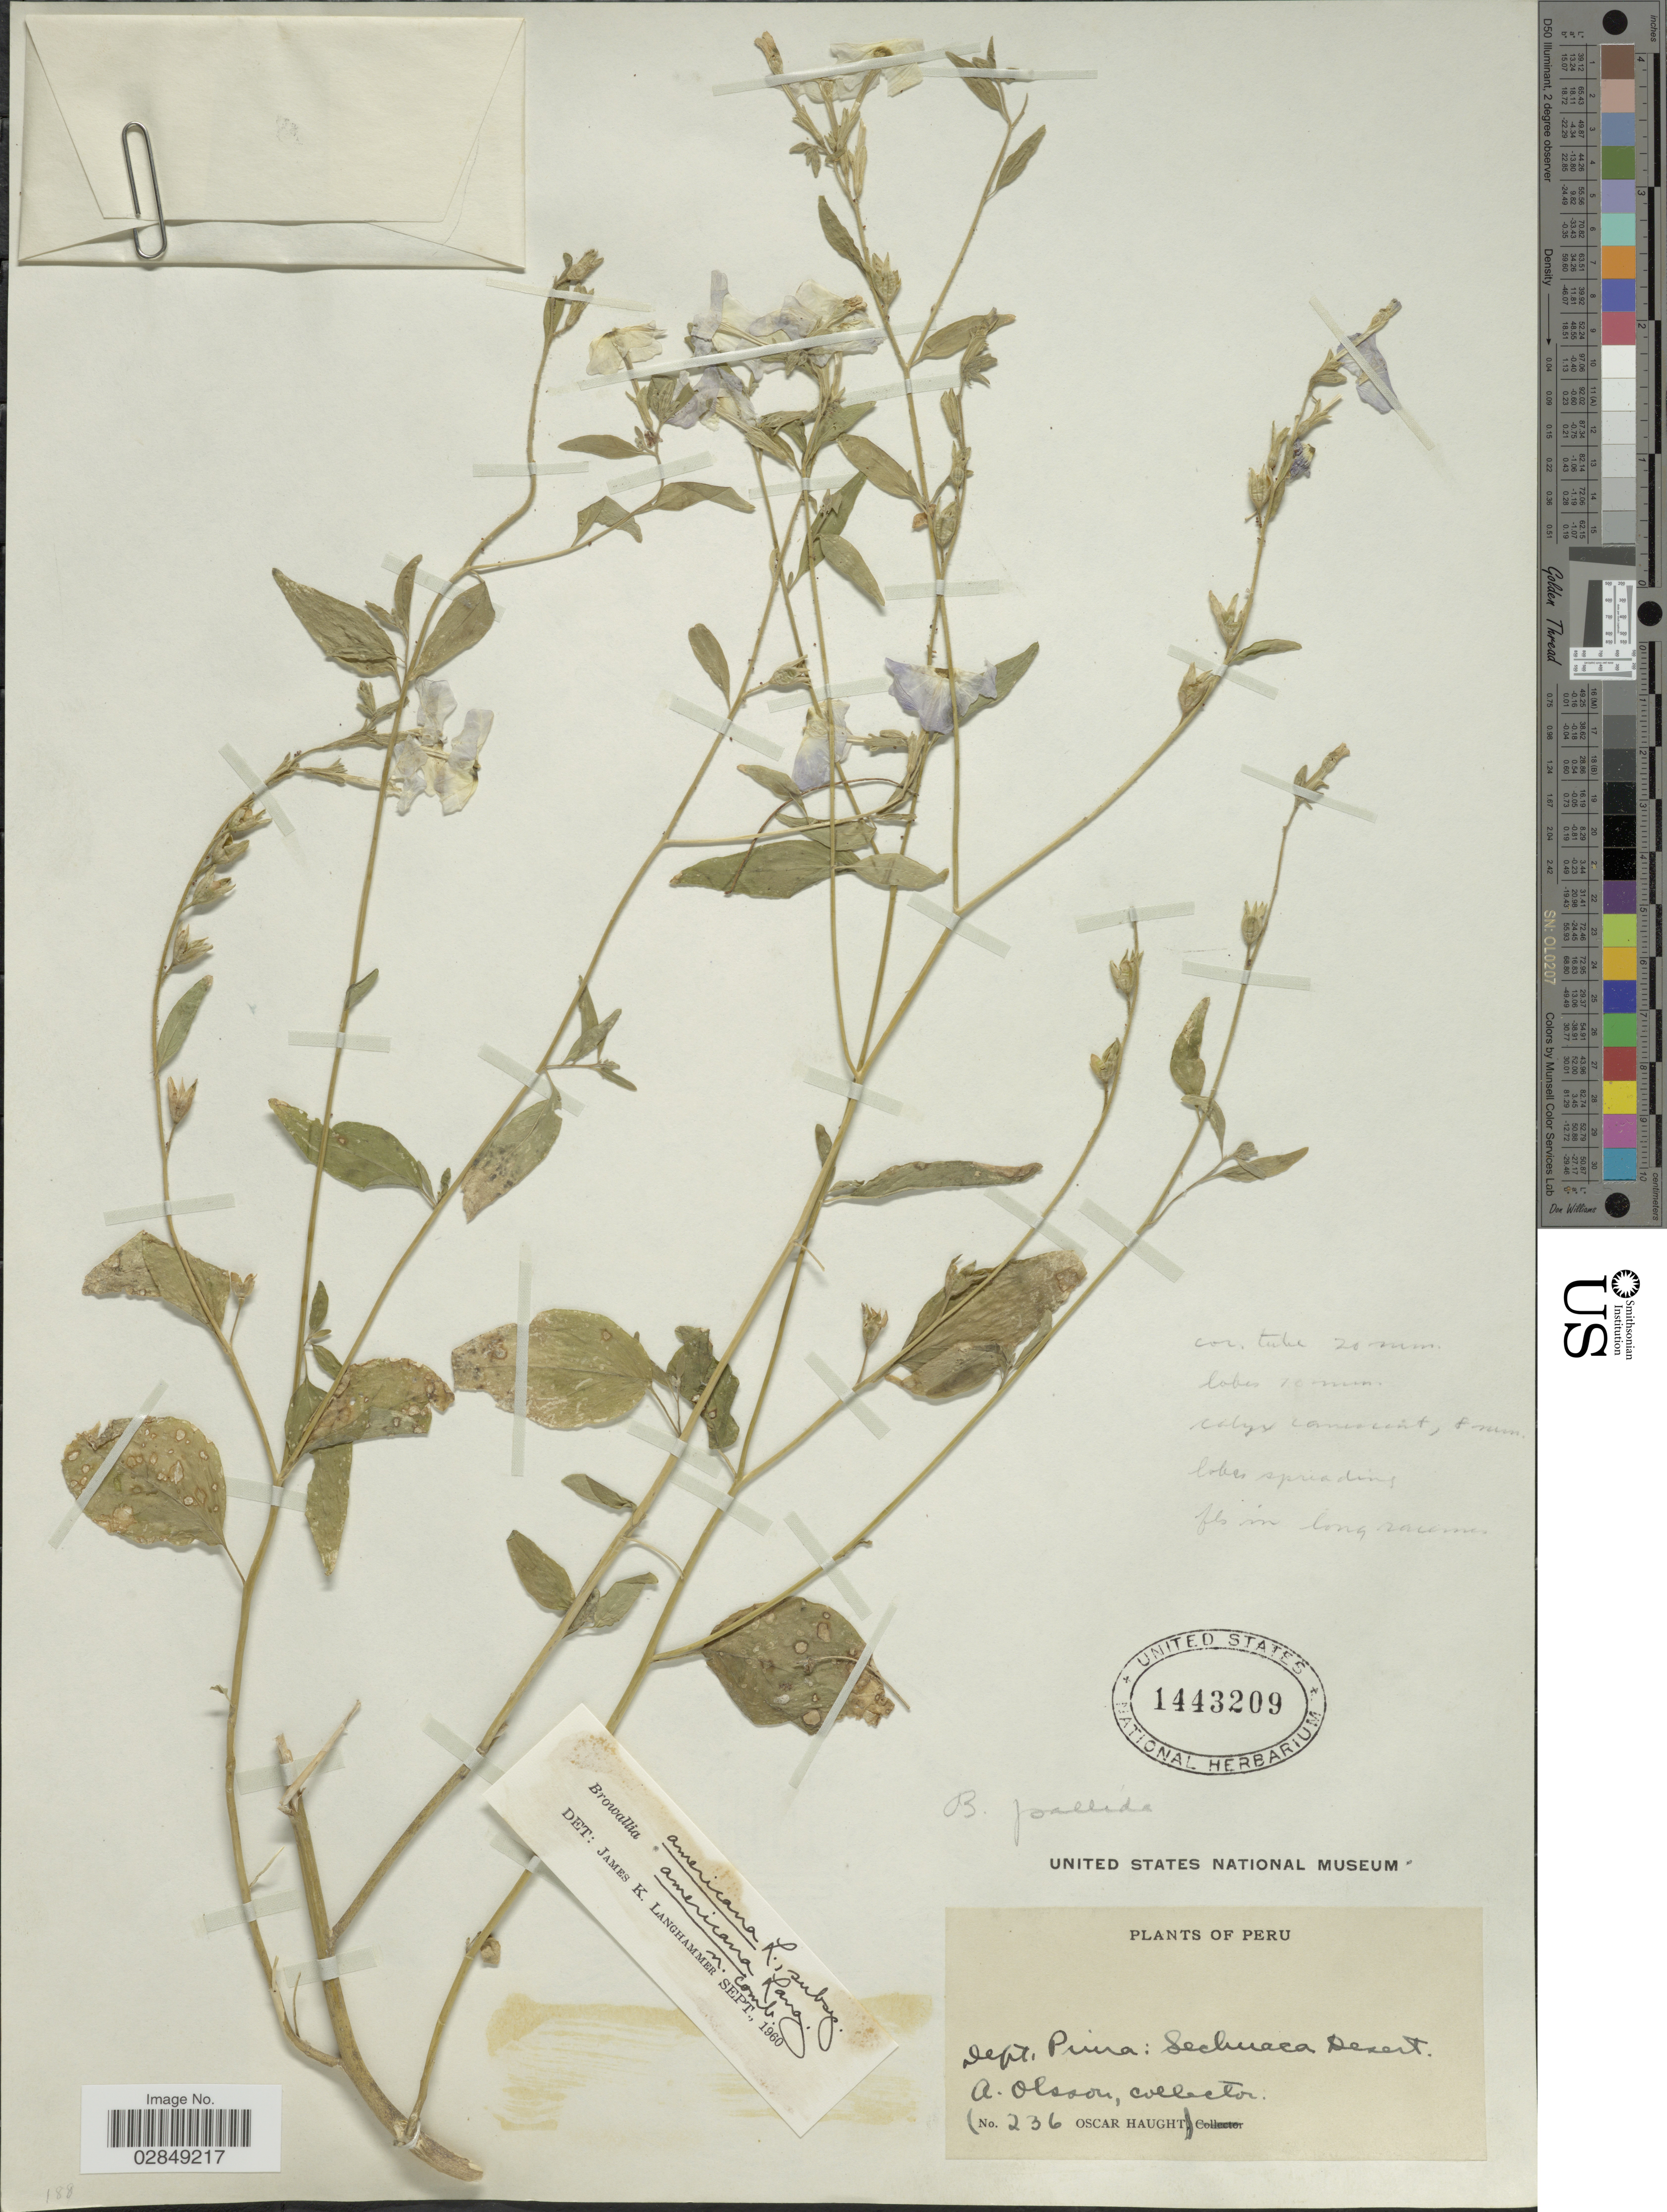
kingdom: Plantae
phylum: Tracheophyta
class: Magnoliopsida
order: Solanales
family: Solanaceae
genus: Browallia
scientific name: Browallia americana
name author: L.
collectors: A. Olsson & O. Haught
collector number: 236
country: Peru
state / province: Piura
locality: Dept. Piura: Sechuaca Desert.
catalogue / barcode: US 1443209